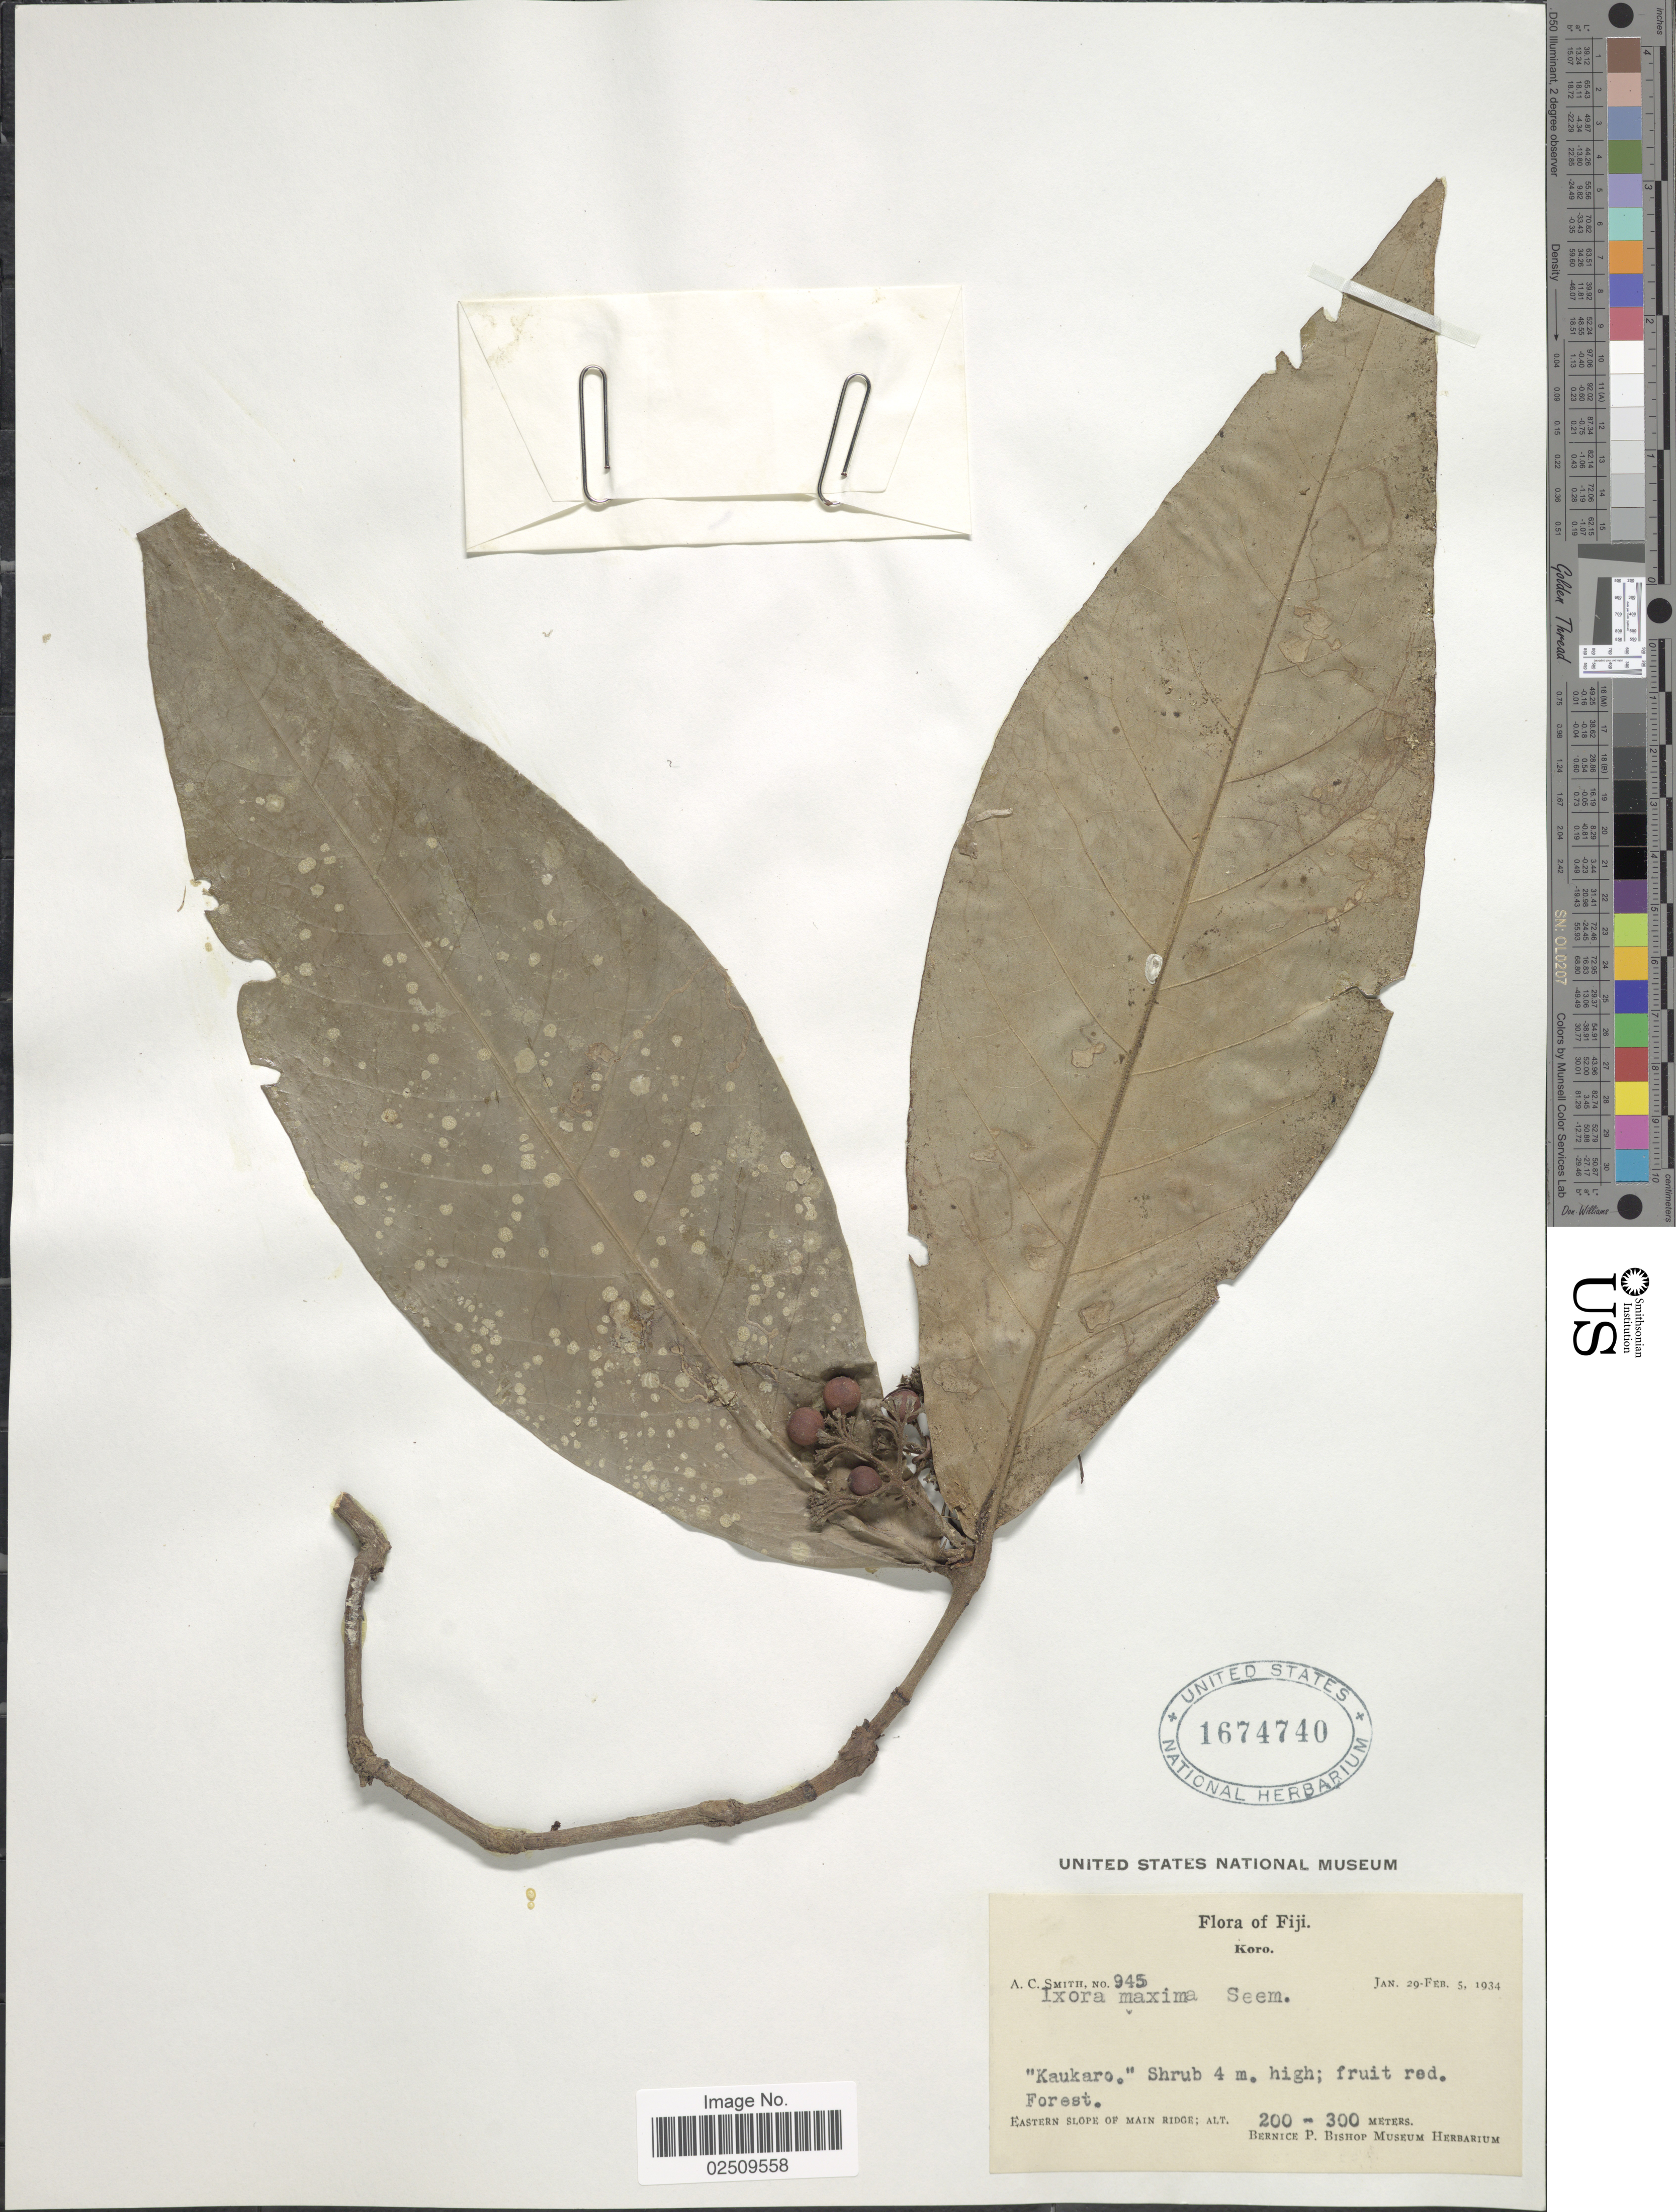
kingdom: Plantae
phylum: Tracheophyta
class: Magnoliopsida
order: Gentianales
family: Rubiaceae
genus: Ixora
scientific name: Ixora maxima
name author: Seem.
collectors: A. C. Smith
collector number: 945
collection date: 1934-01-29/1934-02-05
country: Fiji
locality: Koro, Forest, Eastern slope of Main Ridge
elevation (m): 200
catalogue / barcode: US 1674740